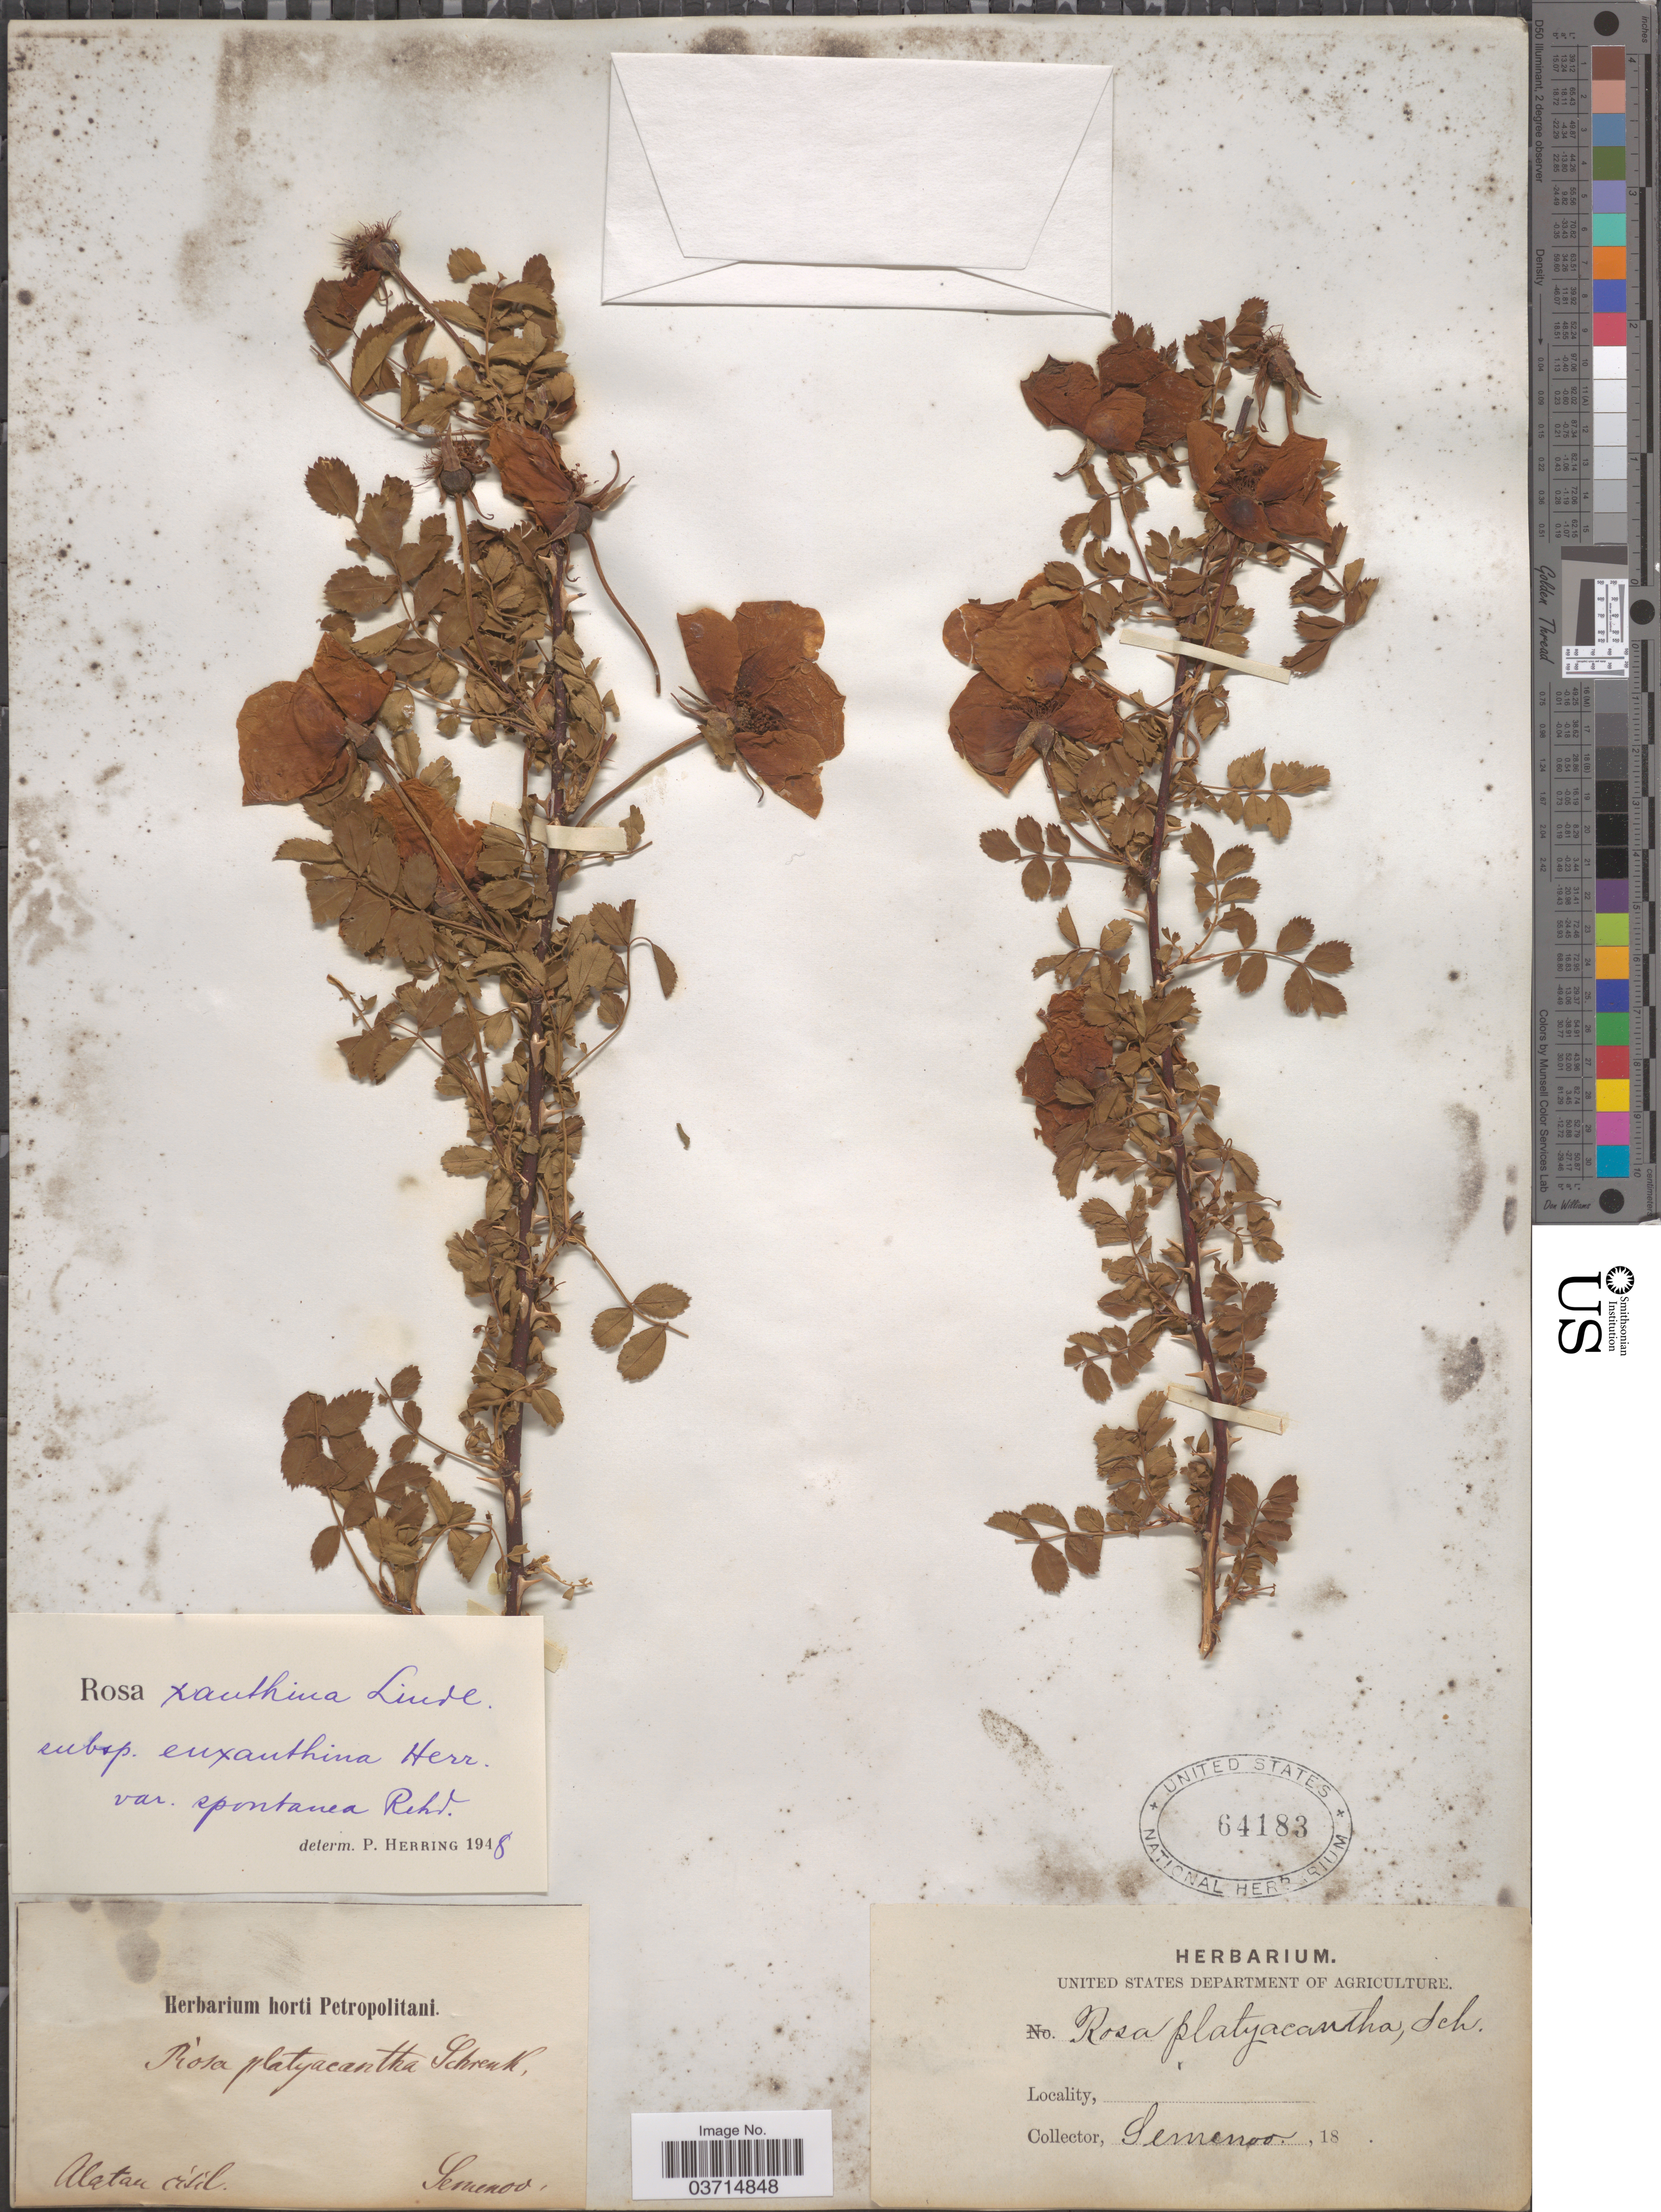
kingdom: Plantae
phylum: Tracheophyta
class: Magnoliopsida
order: Rosales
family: Rosaceae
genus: Rosa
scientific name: Rosa xanthina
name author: Lindl.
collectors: -- Semenov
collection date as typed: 18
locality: Alatau ásíl [interpreted].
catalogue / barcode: US 64183